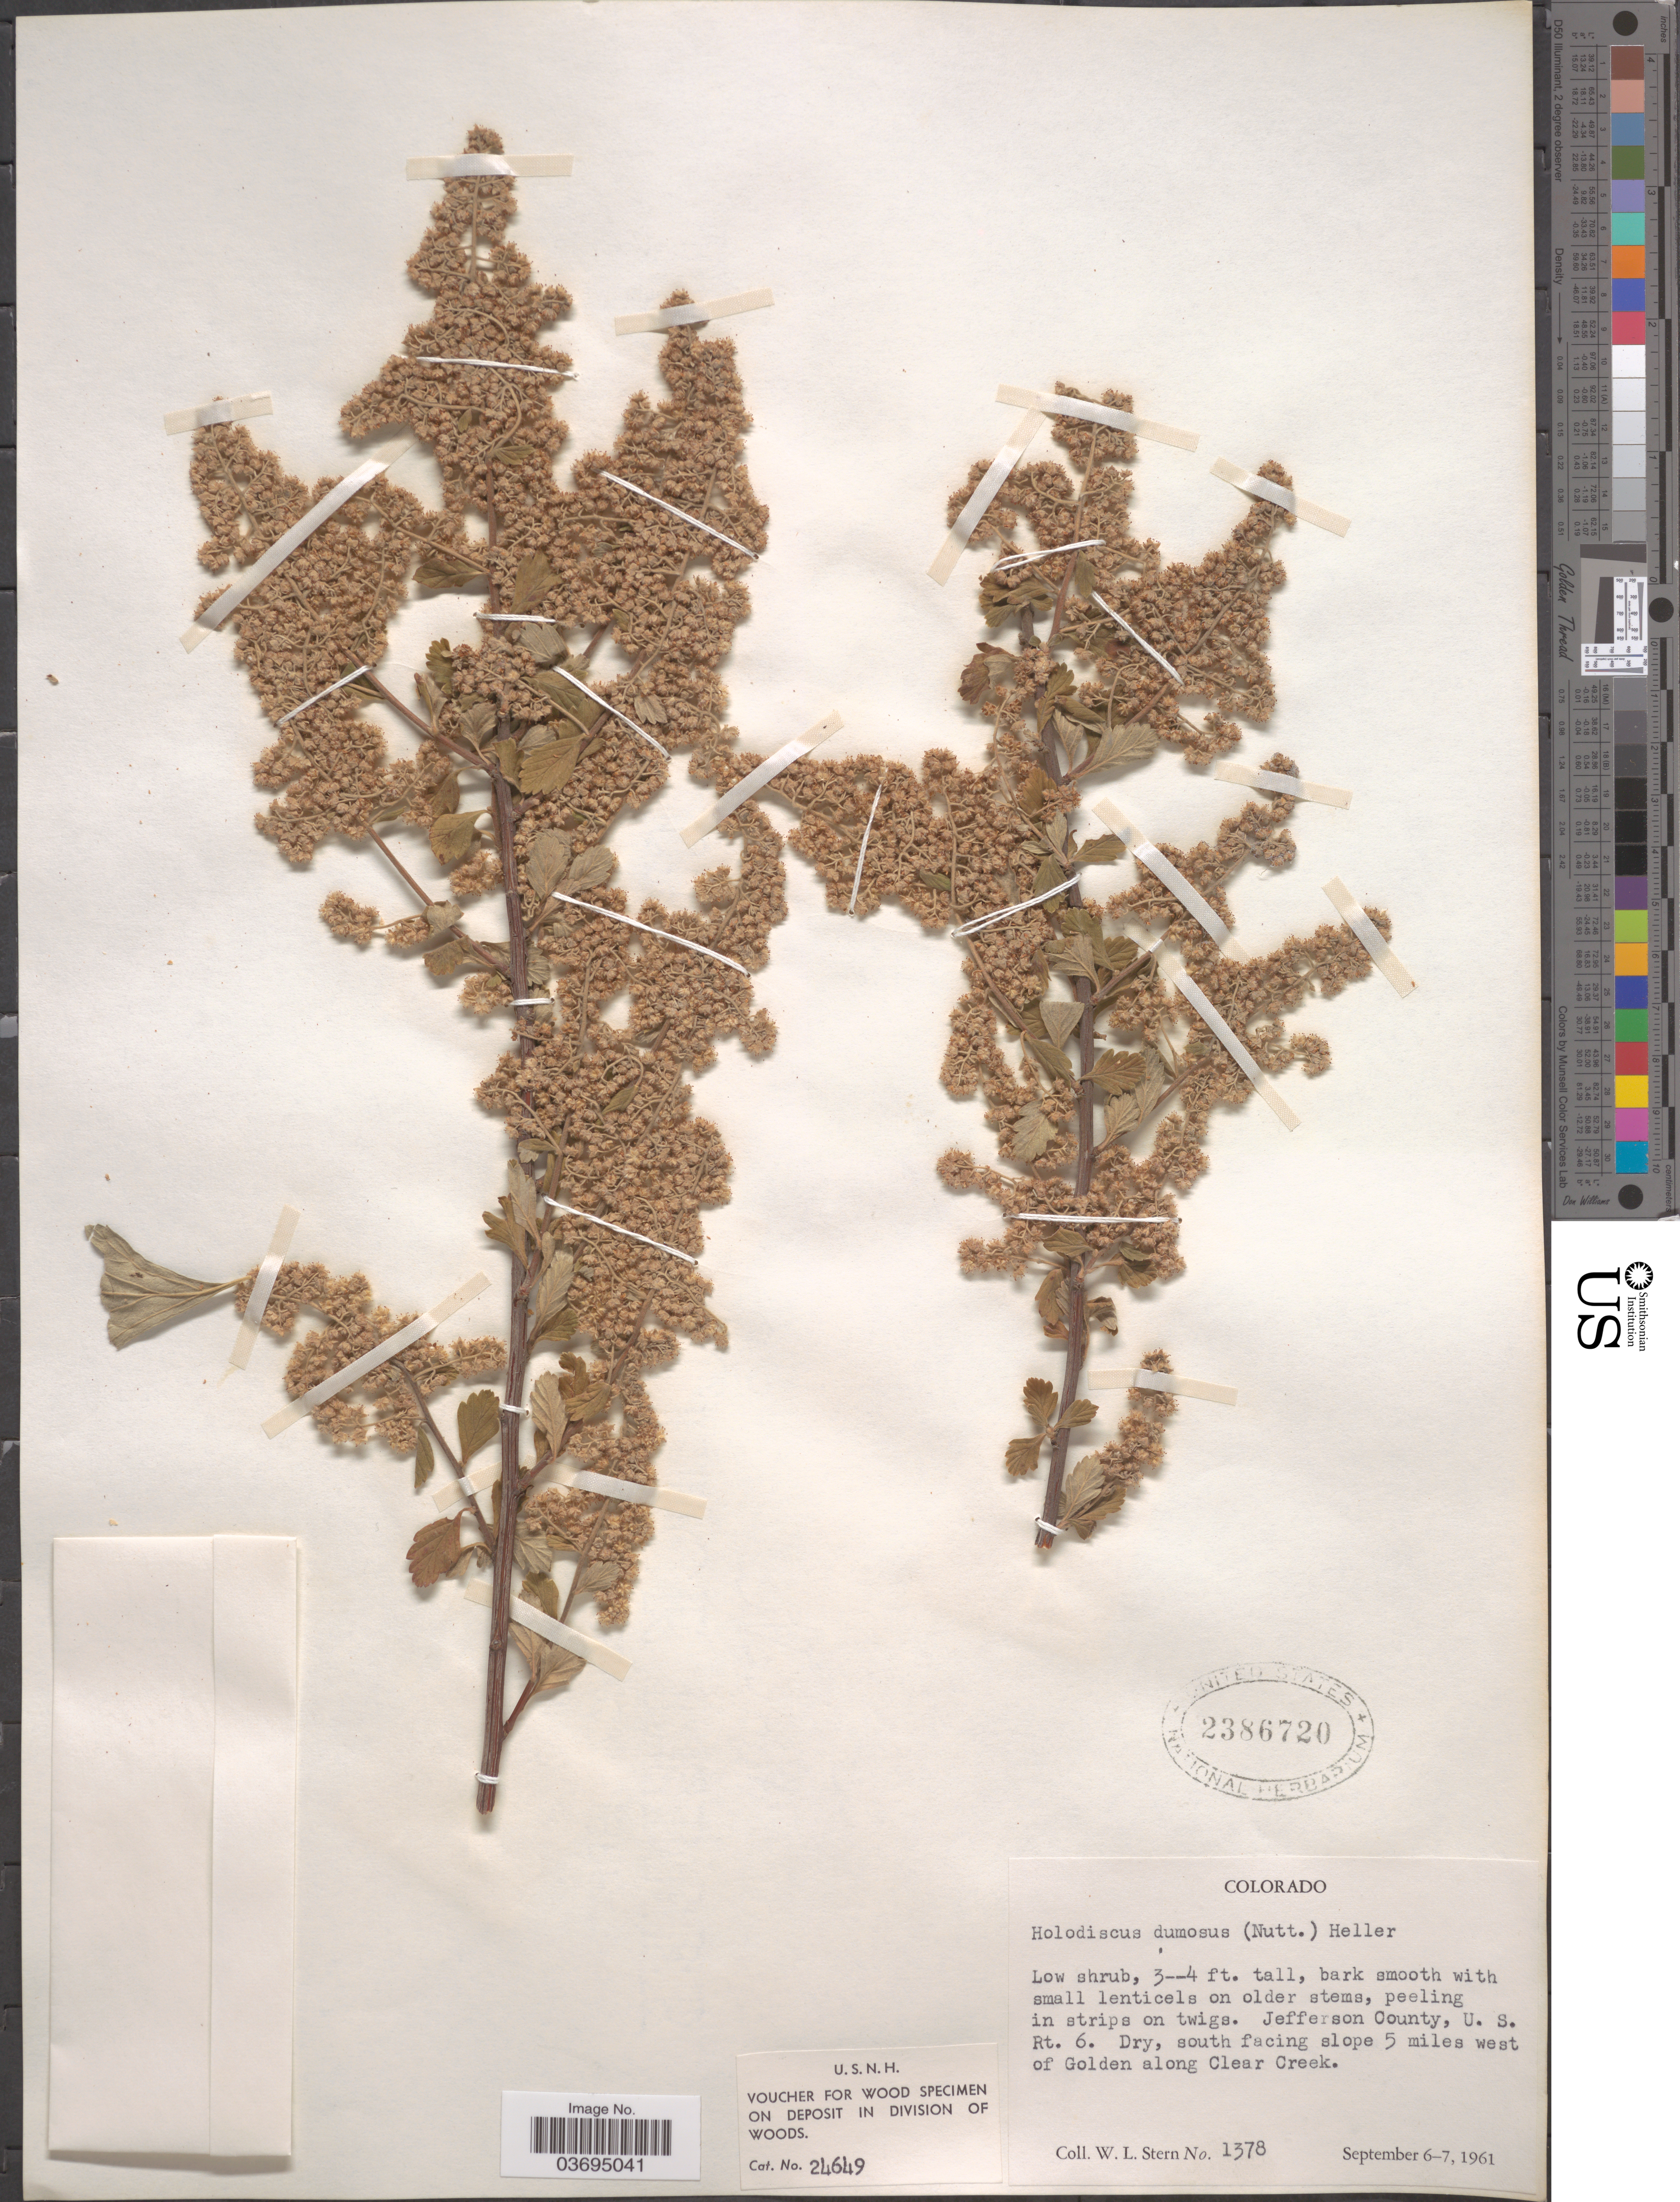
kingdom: Plantae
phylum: Tracheophyta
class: Magnoliopsida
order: Rosales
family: Rosaceae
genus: Holodiscus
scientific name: Holodiscus discolor var. dumosus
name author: Maxim. ex J.M. Coult.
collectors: W. L. Stern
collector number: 1378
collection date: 1961-09-06/1961-09-07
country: United States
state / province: Colorado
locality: Jefferson County, U. S. Rt. 6. Dry, south facing slope 5 miles west of Golden along Clear Creek.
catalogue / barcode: US 2386720